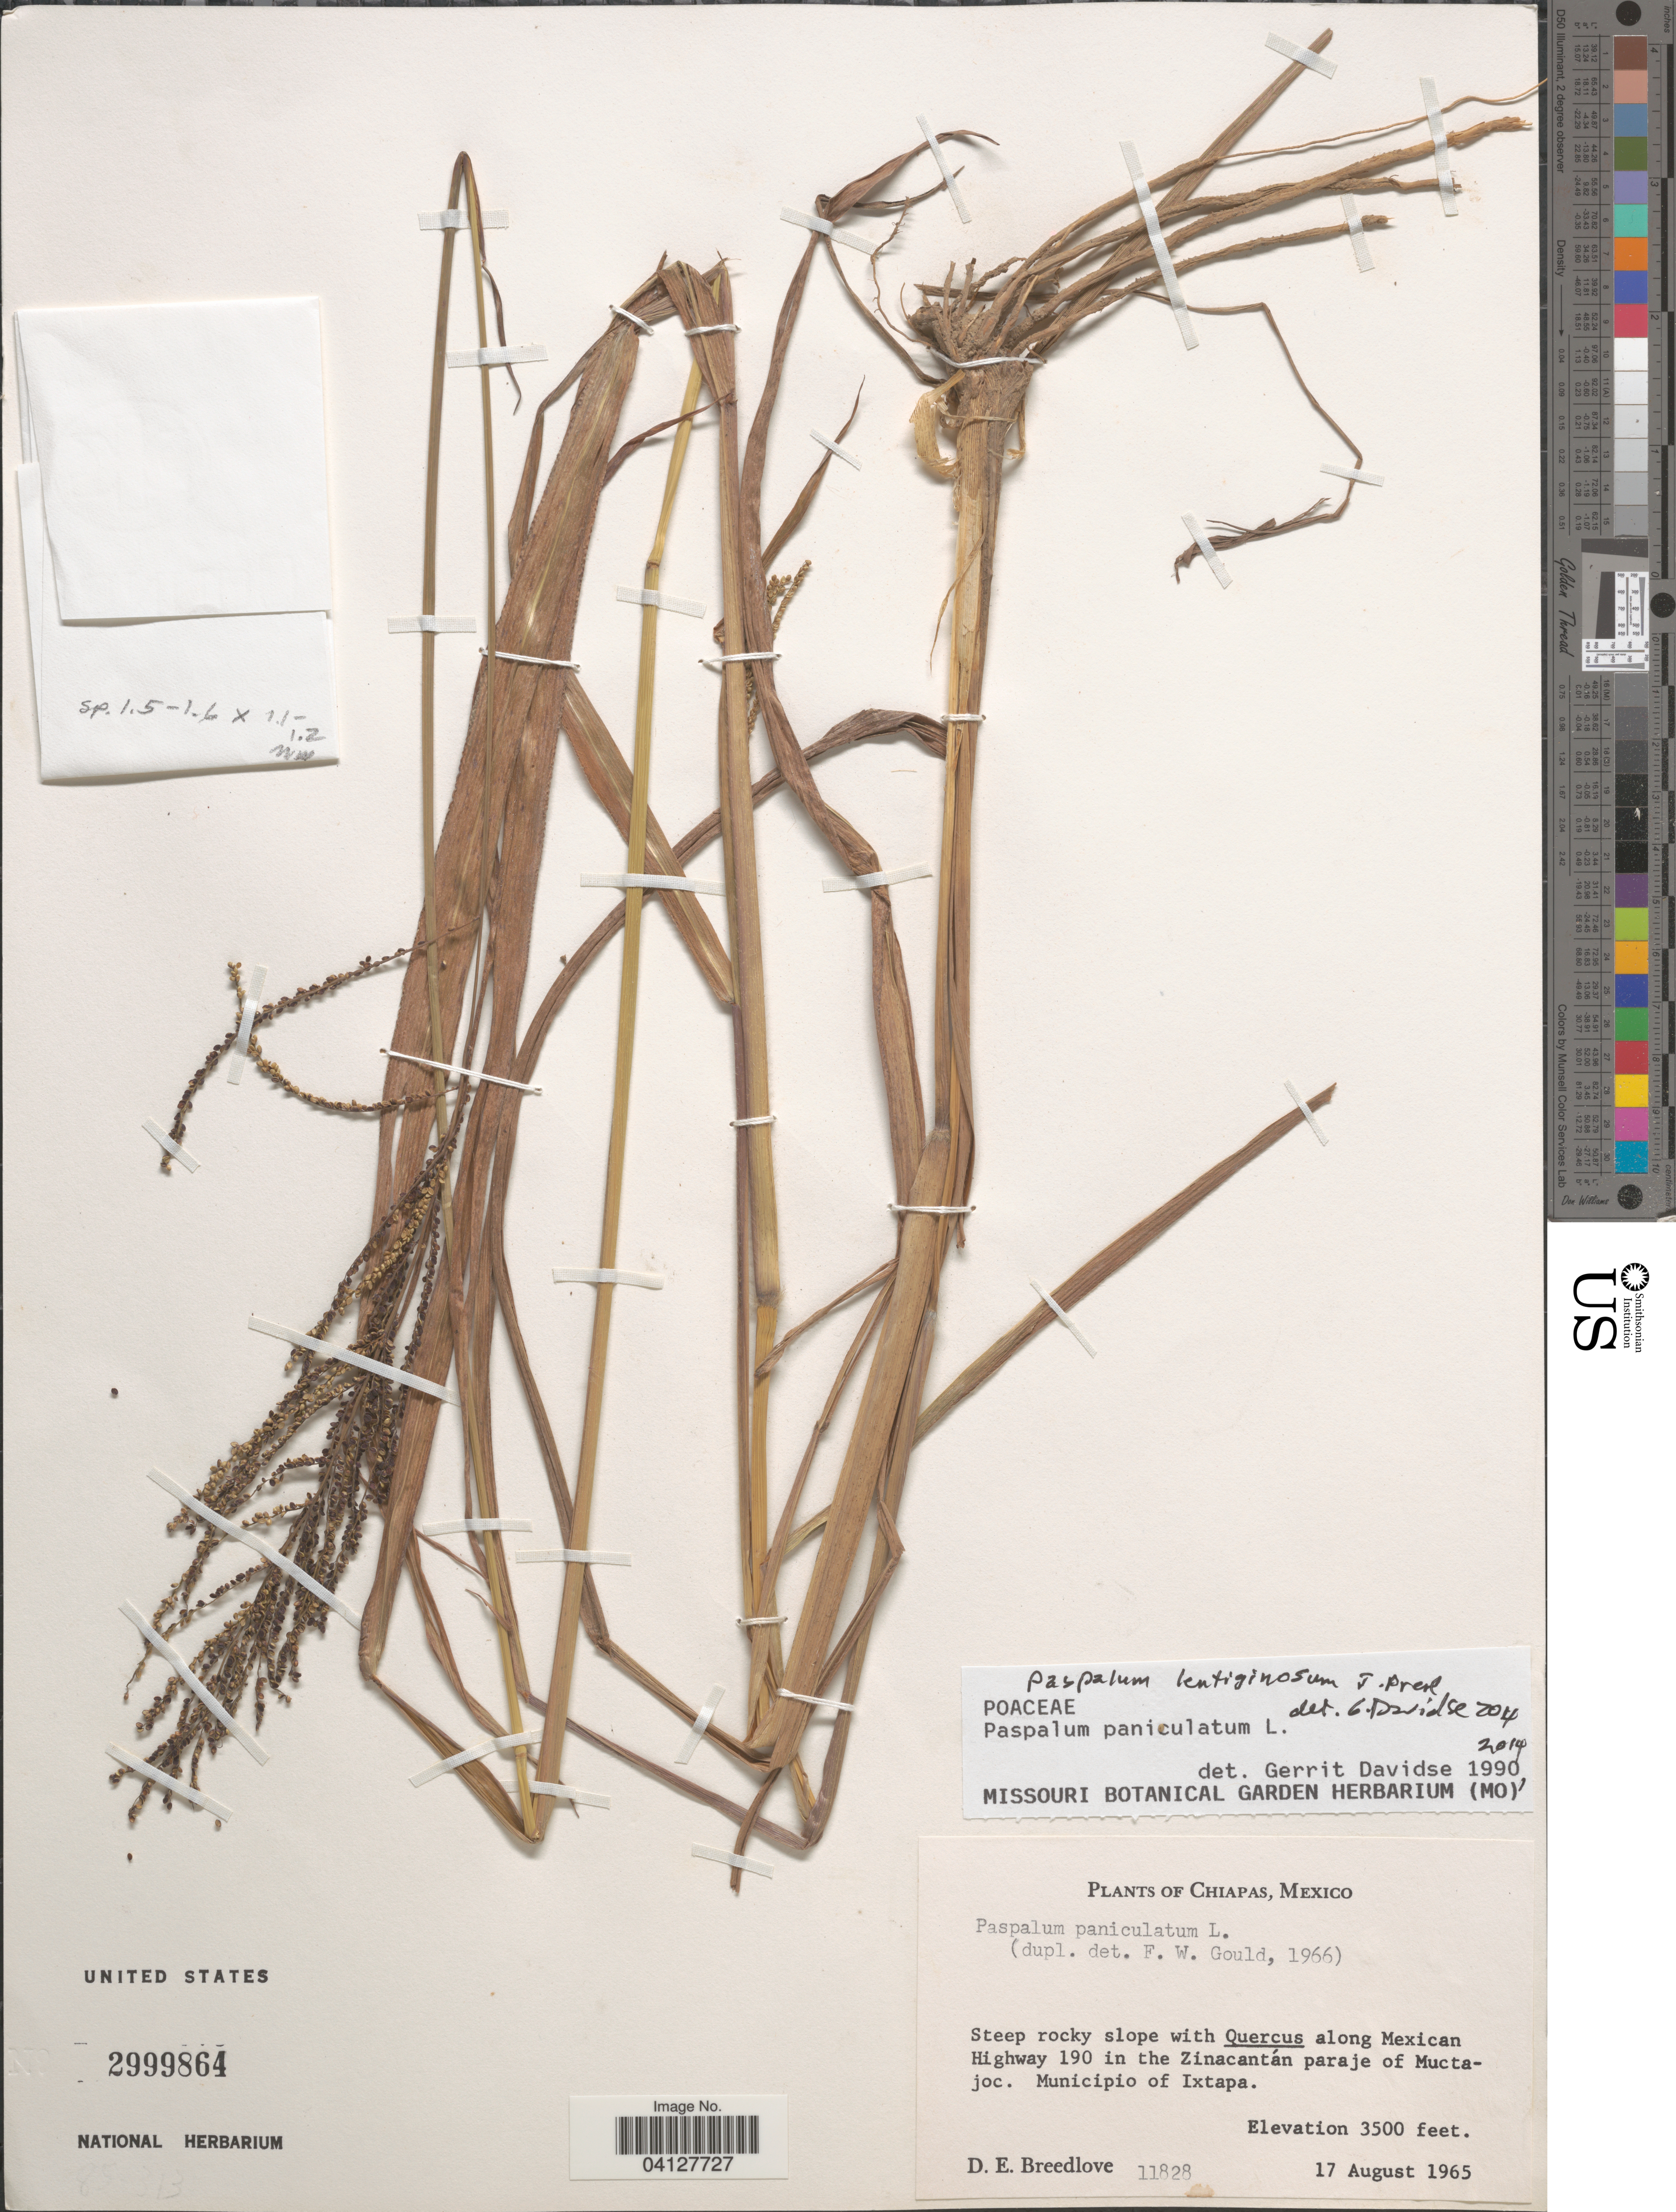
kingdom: Plantae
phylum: Tracheophyta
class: Liliopsida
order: Poales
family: Poaceae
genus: Paspalum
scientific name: Paspalum paniculatum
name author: L.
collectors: D. E. Breedlove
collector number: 11828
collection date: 1965-08-17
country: Mexico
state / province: Chiapas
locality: Along Mexican Highway 190 in the Zinacantán paraje of Muctajoc. Municipio of Ixtapa.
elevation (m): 1067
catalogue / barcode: US 2999864